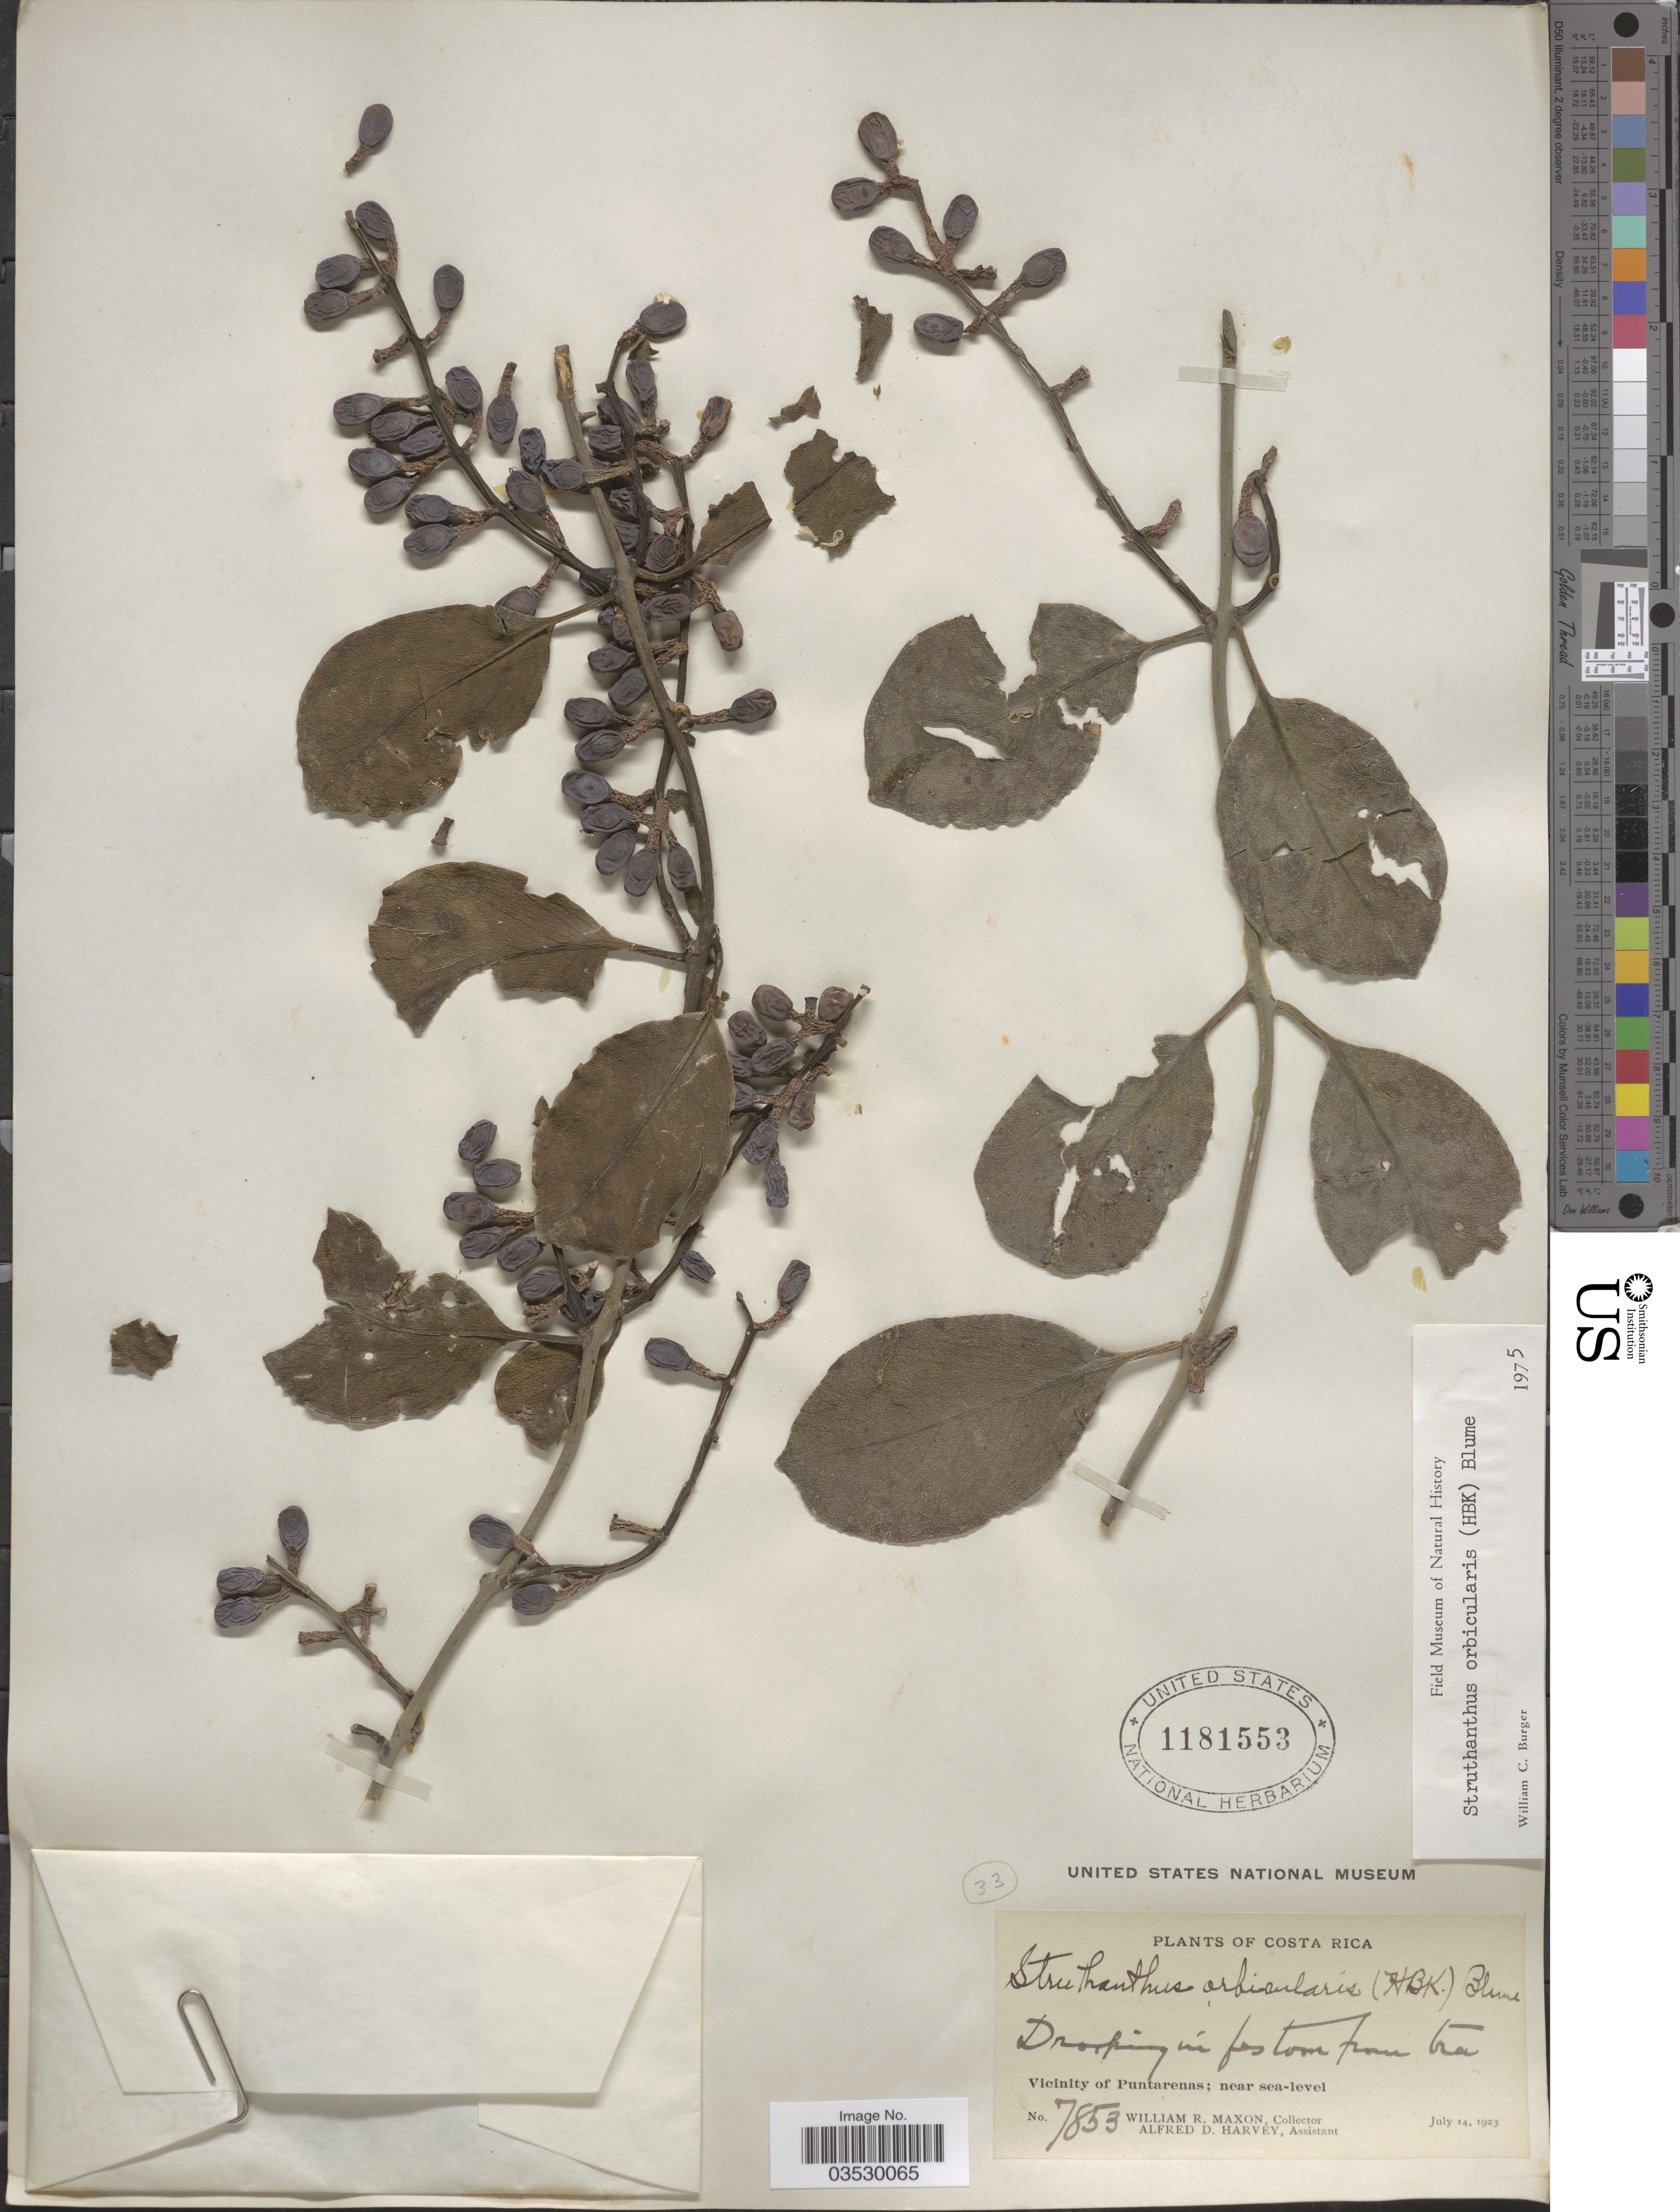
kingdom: Plantae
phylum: Tracheophyta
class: Magnoliopsida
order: Santalales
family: Loranthaceae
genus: Struthanthus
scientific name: Struthanthus orbicularis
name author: (Kunth) Blume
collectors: W. R. Maxon & A. D. Harvey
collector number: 7853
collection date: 1923-07-14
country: Costa Rica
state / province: Puntarenas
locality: Vicinity of Puntarenas.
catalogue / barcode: US 1181553